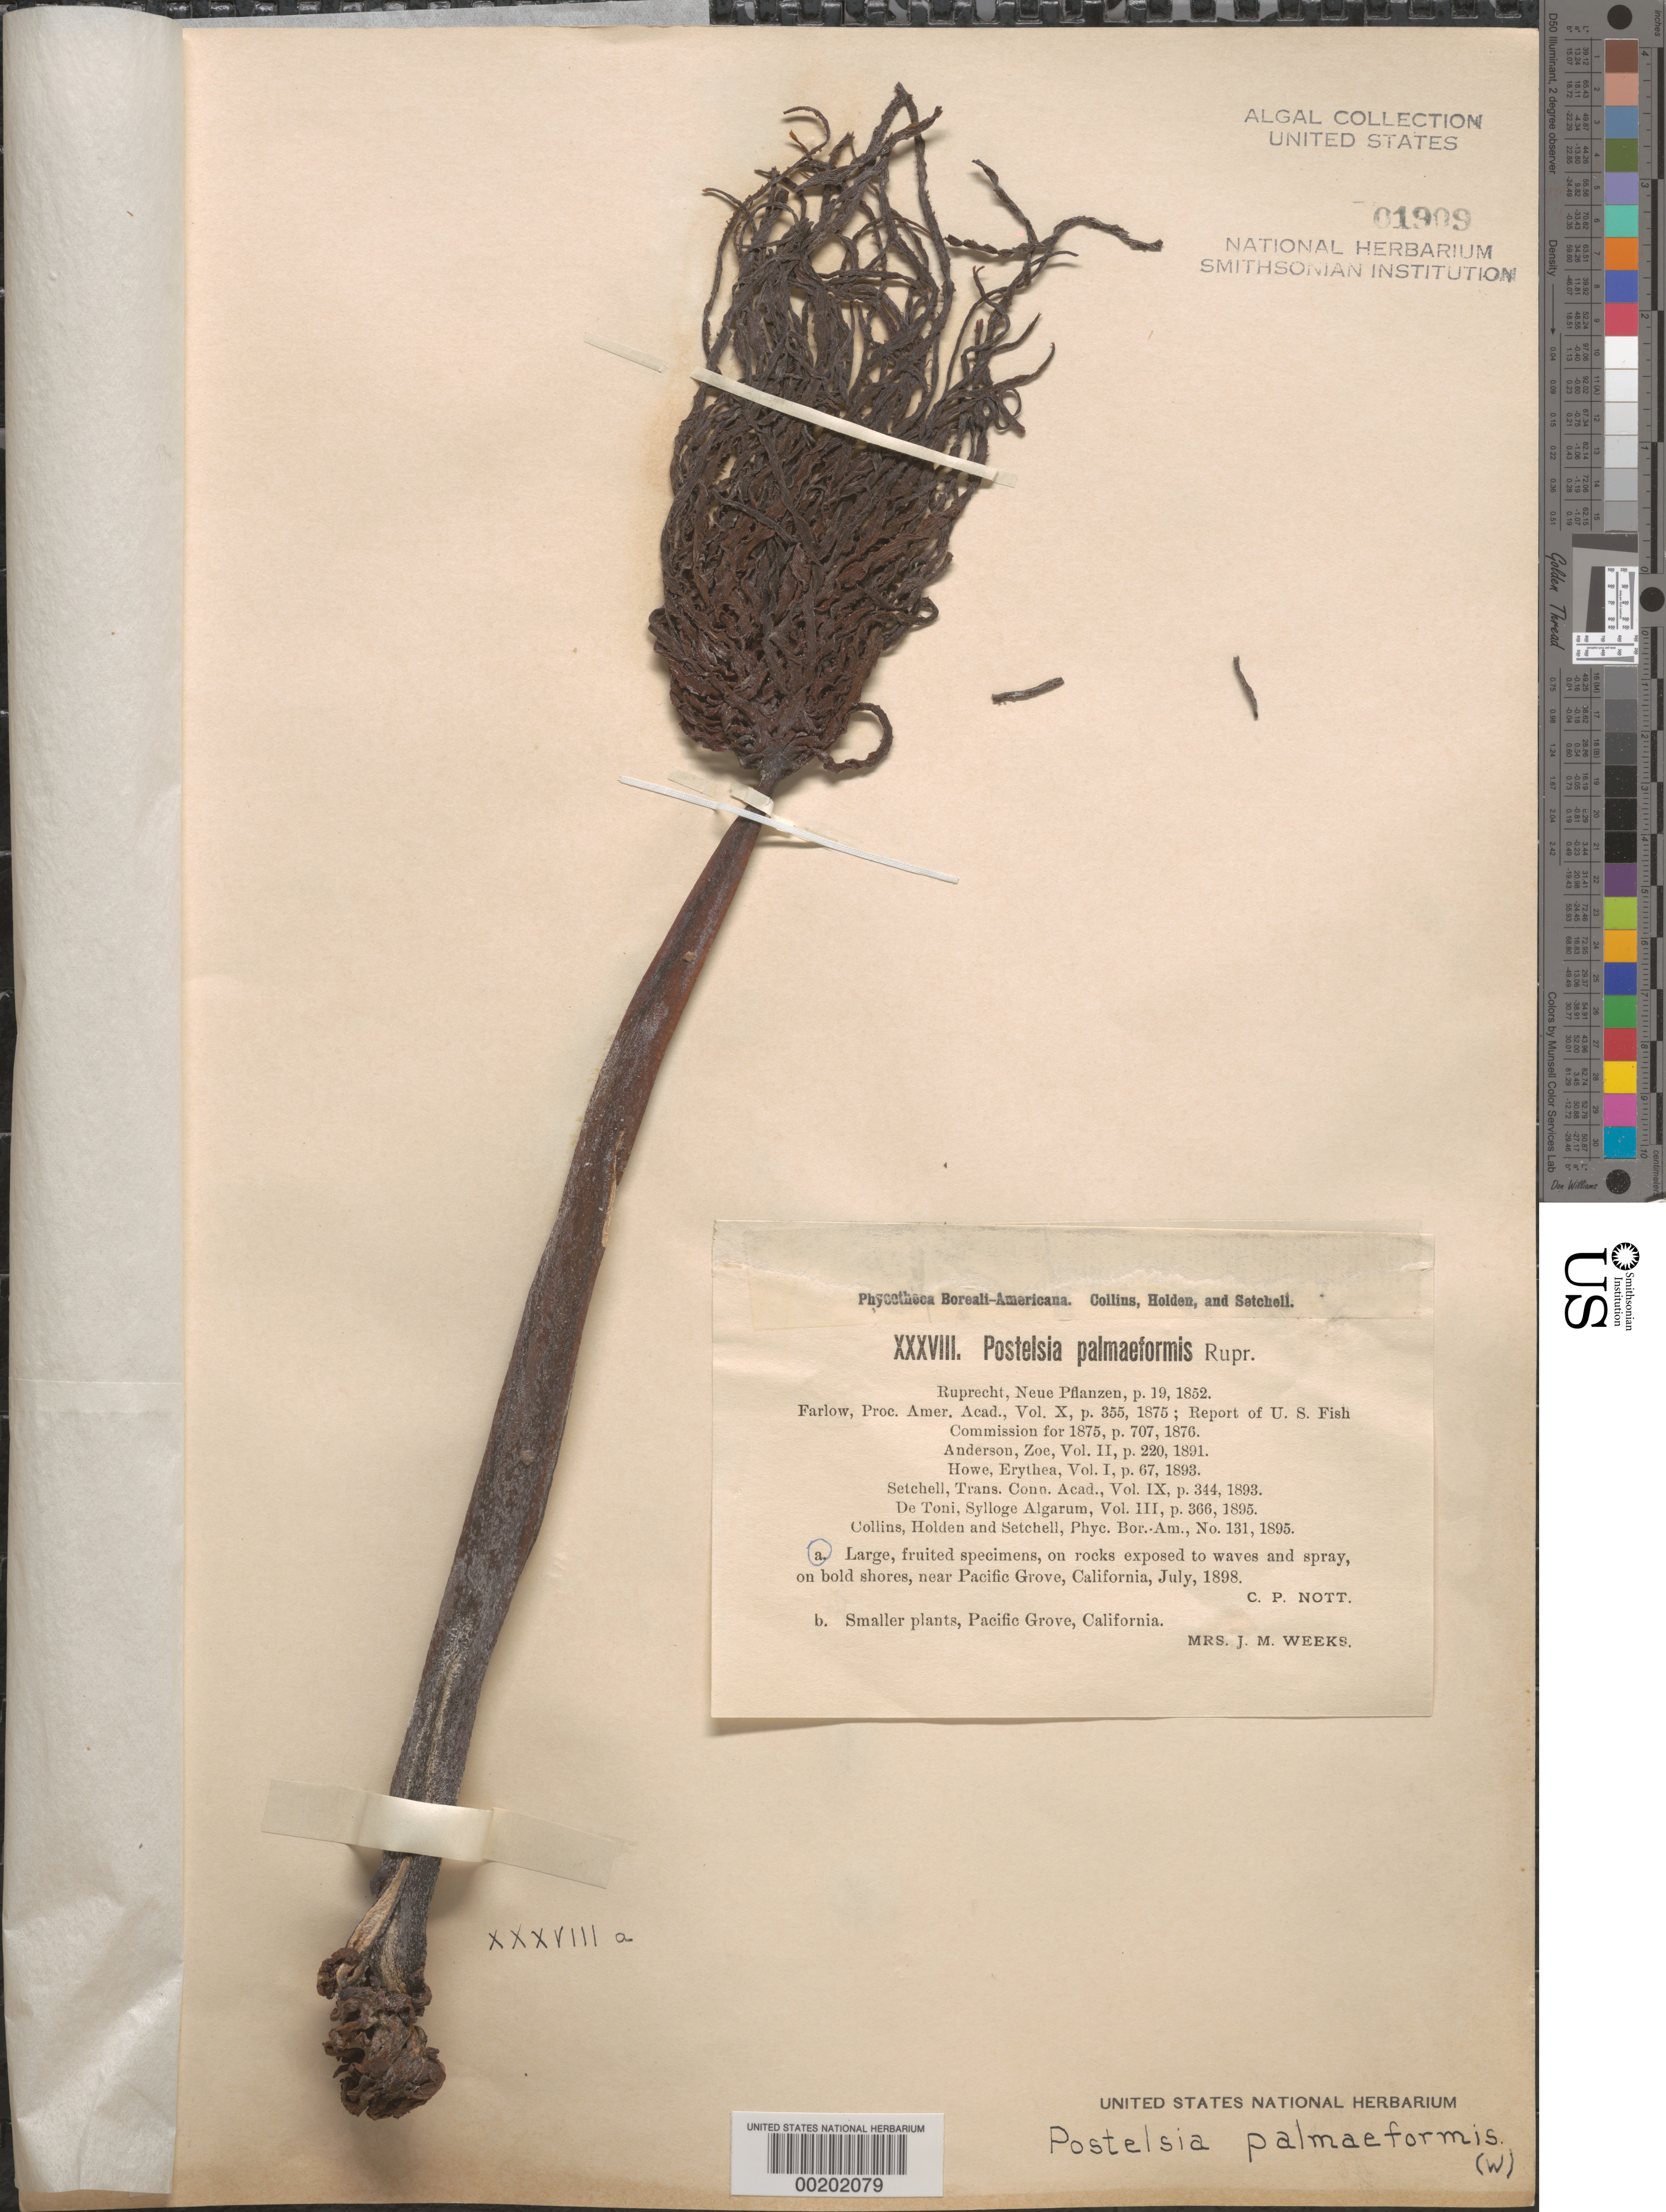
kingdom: Chromista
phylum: Ochrophyta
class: Phaeophyceae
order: Laminariales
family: Laminariaceae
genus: Postelsia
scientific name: Postelsia palmaeformis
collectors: C. Nott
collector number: PB-A Xxxviiia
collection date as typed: Jul 1898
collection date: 1898-07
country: United States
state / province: California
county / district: Monterey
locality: Near Pacific Grove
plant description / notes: Collins, Holden & Setchell, Phycotheca Boreali-Americana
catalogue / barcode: US 1909